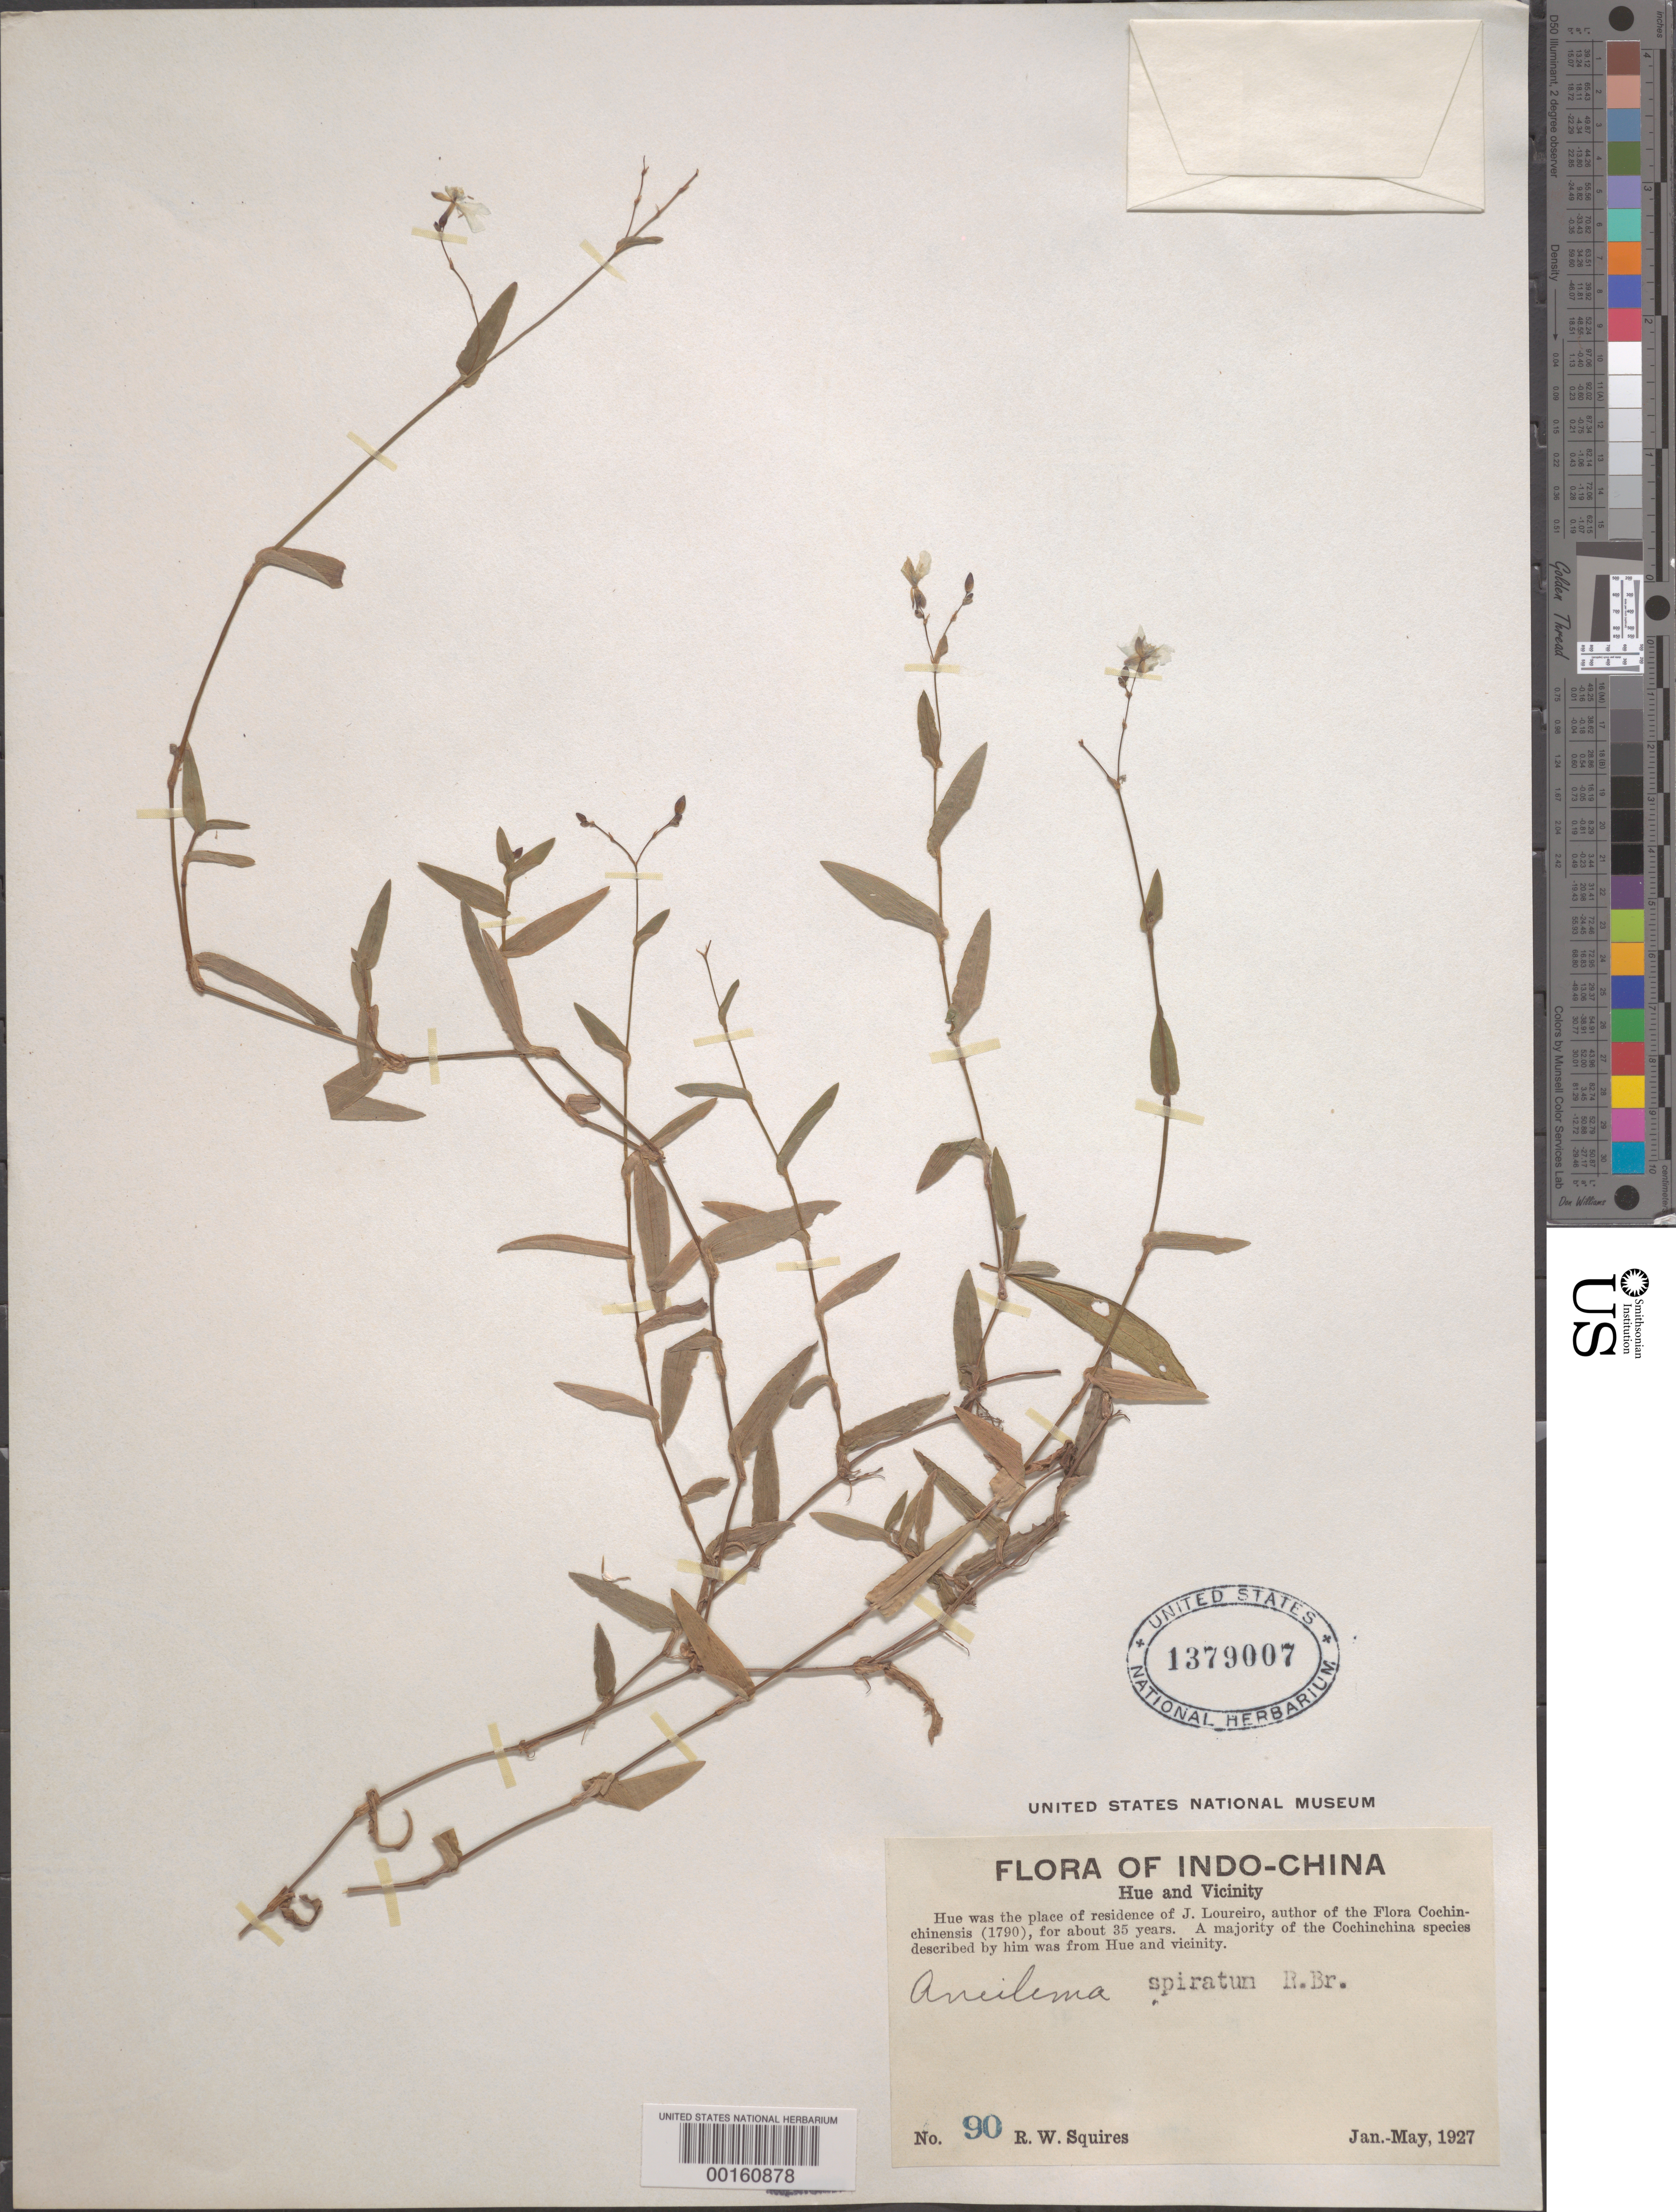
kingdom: Plantae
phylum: Tracheophyta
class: Liliopsida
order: Commelinales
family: Commelinaceae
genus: Murdannia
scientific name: Murdannia spirata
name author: (L.) G. Brückn.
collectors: R. Squires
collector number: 90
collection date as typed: Jan 1927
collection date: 1927-01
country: Vietnam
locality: Hue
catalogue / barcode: US 1379007